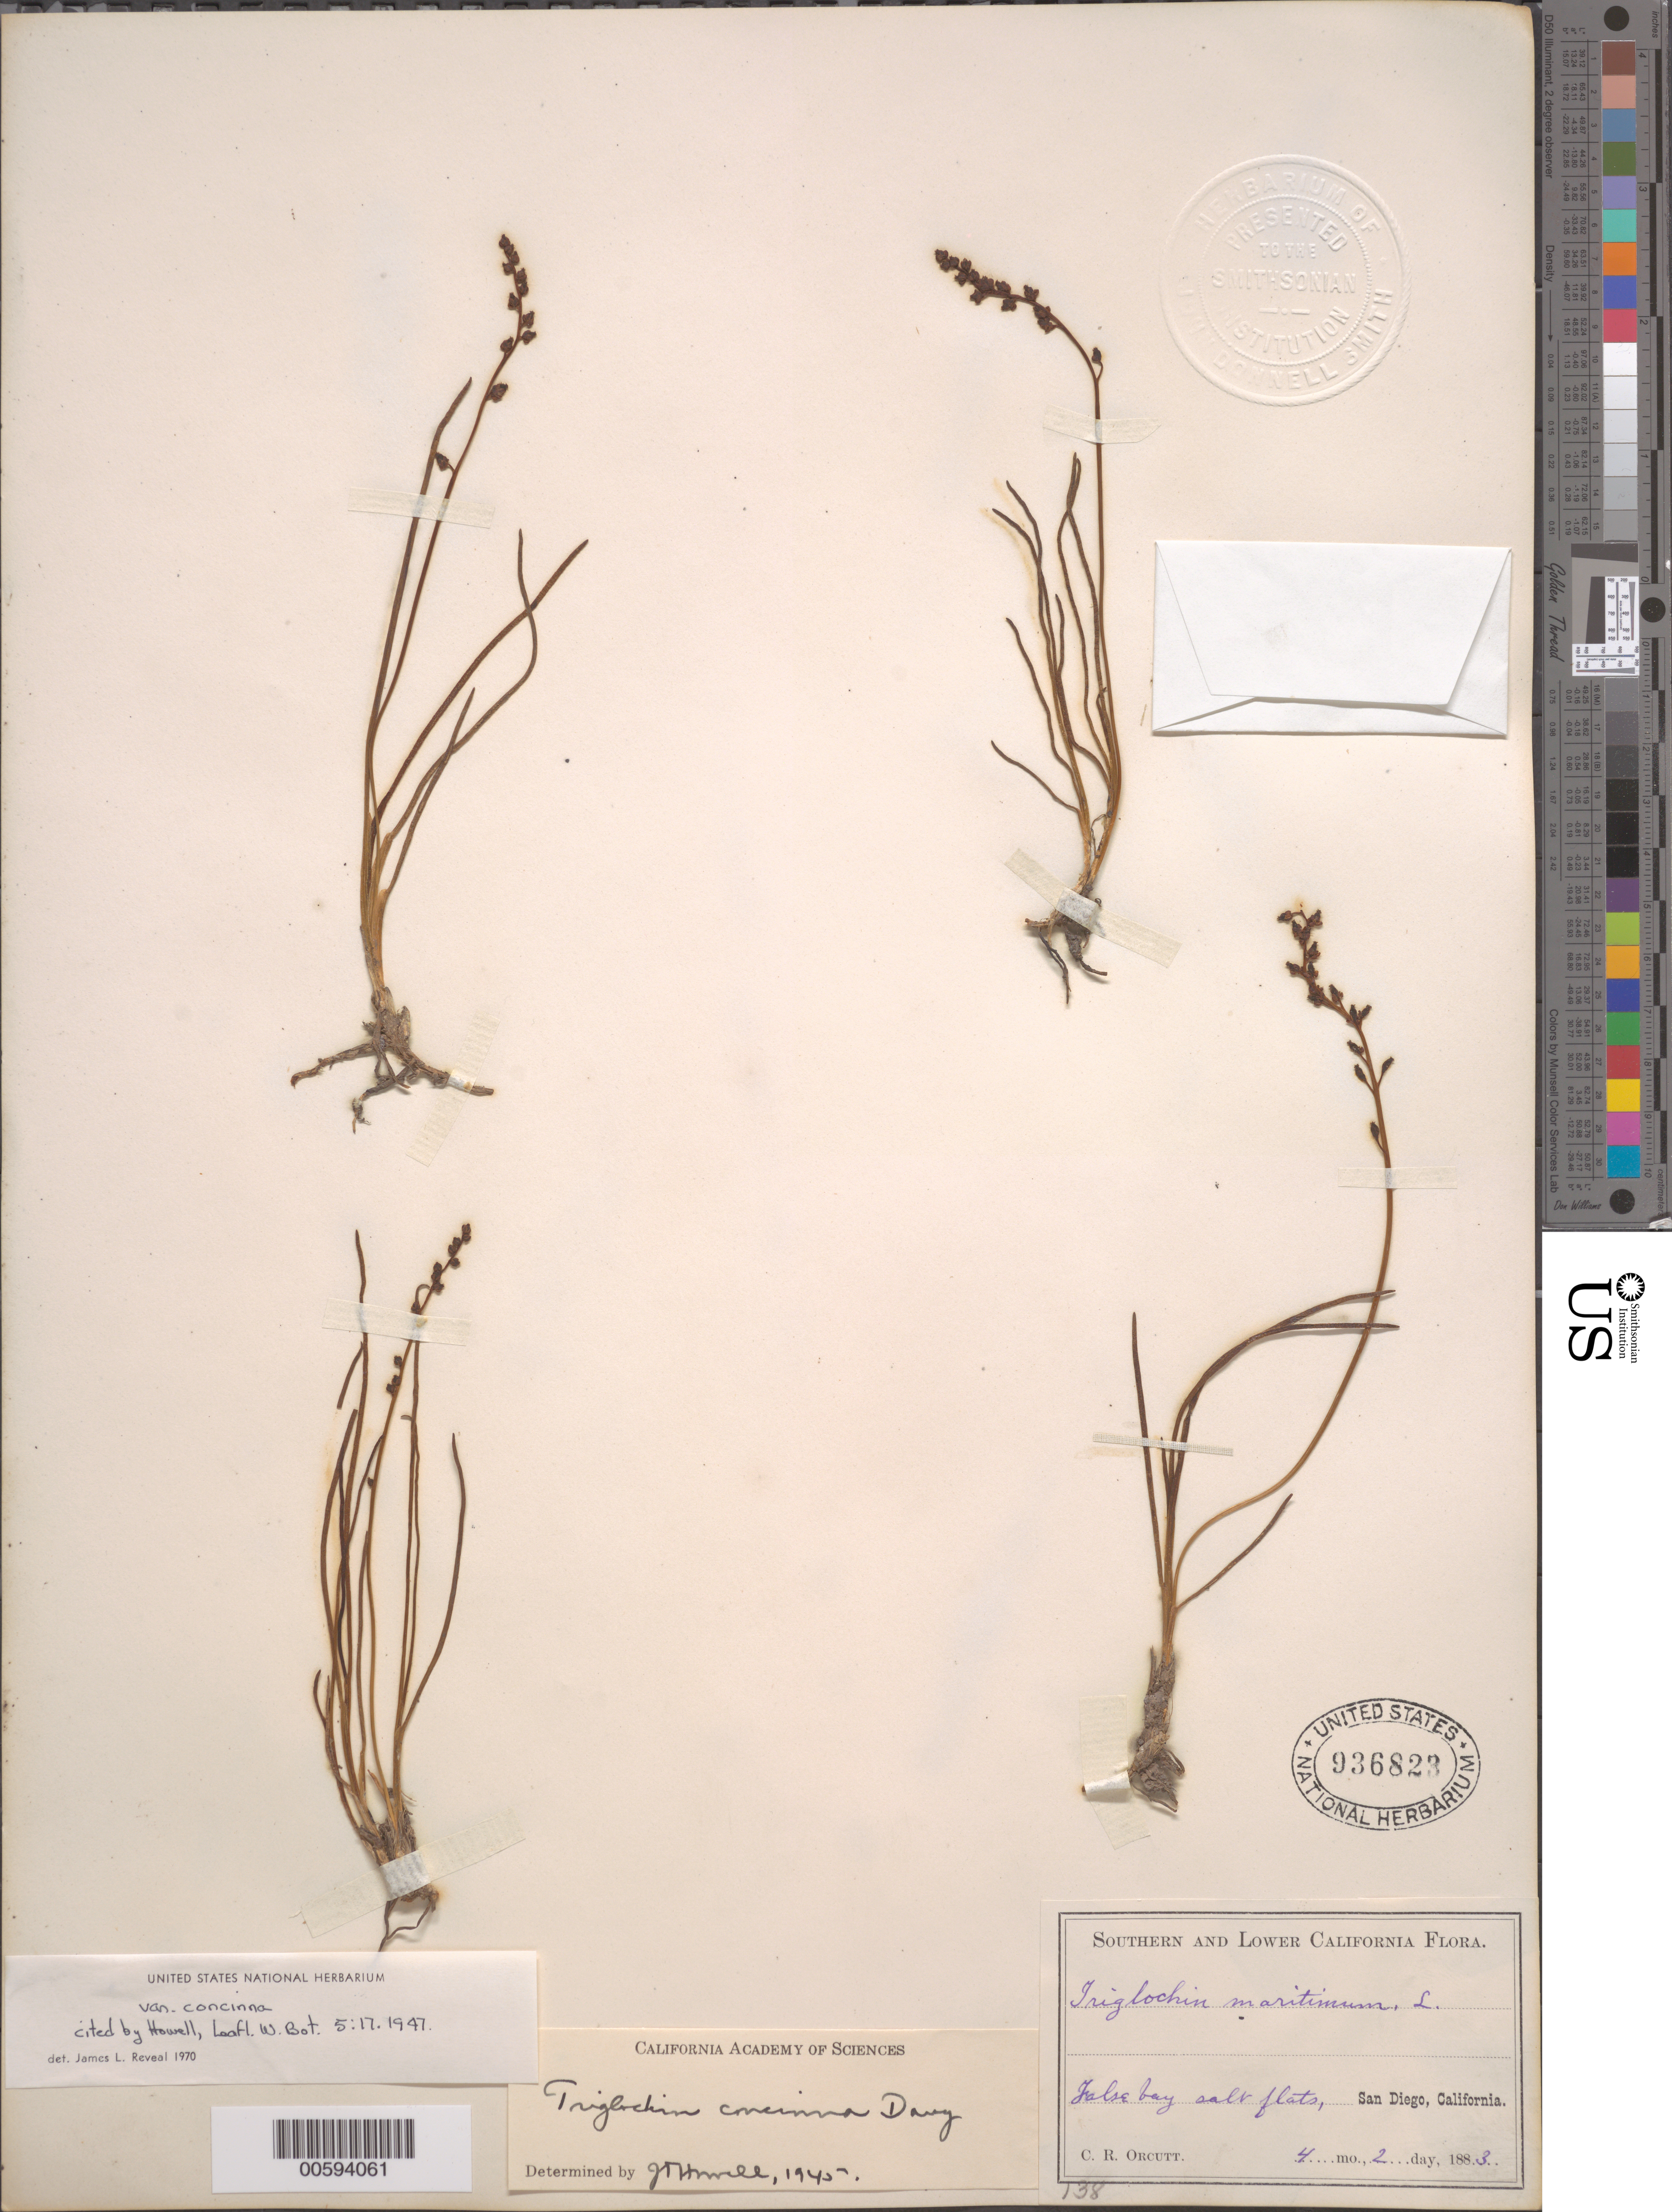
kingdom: Plantae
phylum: Tracheophyta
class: Liliopsida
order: Alismatales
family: Juncaginaceae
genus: Triglochin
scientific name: Triglochin concinna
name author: Davy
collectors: C. R. Orcutt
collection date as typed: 02 Apr 1883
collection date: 1883-04-02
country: United States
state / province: California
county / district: San Diego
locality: San Diego, False Bay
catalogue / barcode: US 936823